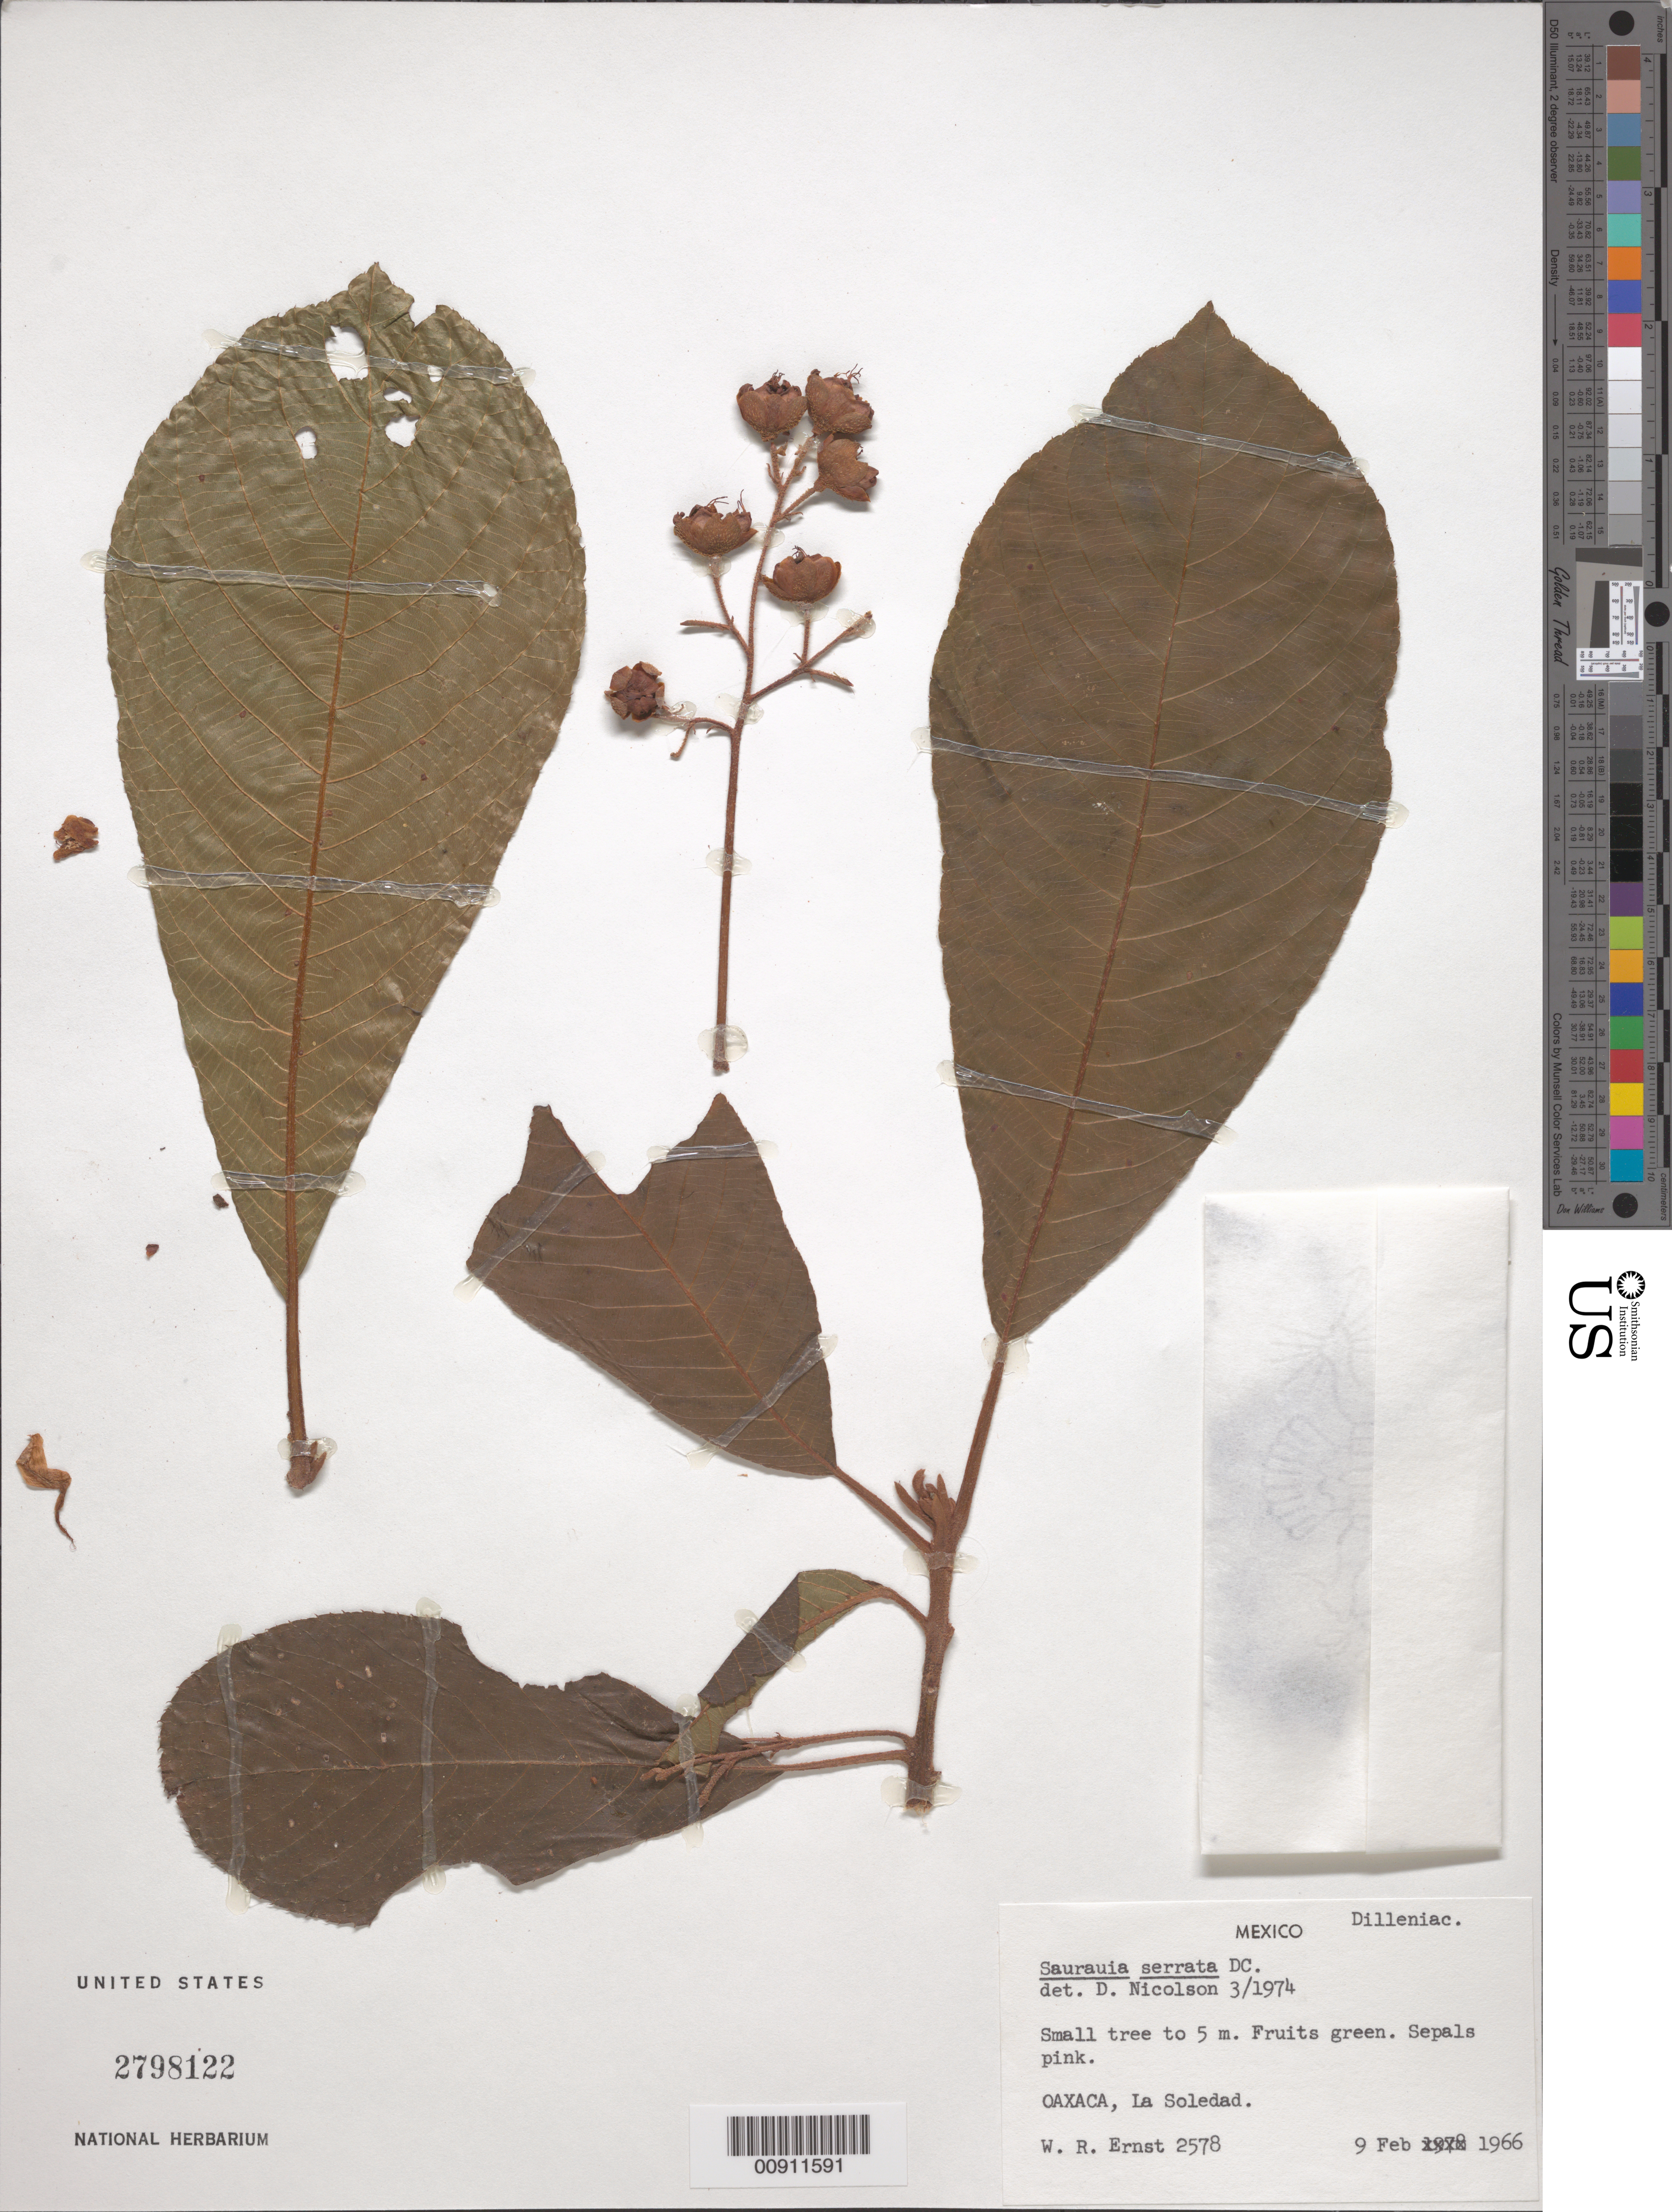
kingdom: Plantae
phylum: Tracheophyta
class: Magnoliopsida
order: Ericales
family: Actinidiaceae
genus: Saurauia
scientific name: Saurauia serrata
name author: DC.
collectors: W. R. Ernst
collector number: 2578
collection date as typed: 09 Feb 1966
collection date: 1966-02-09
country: Mexico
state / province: Oaxaca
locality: Oaxaca, La Soledad.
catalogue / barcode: US 2798122